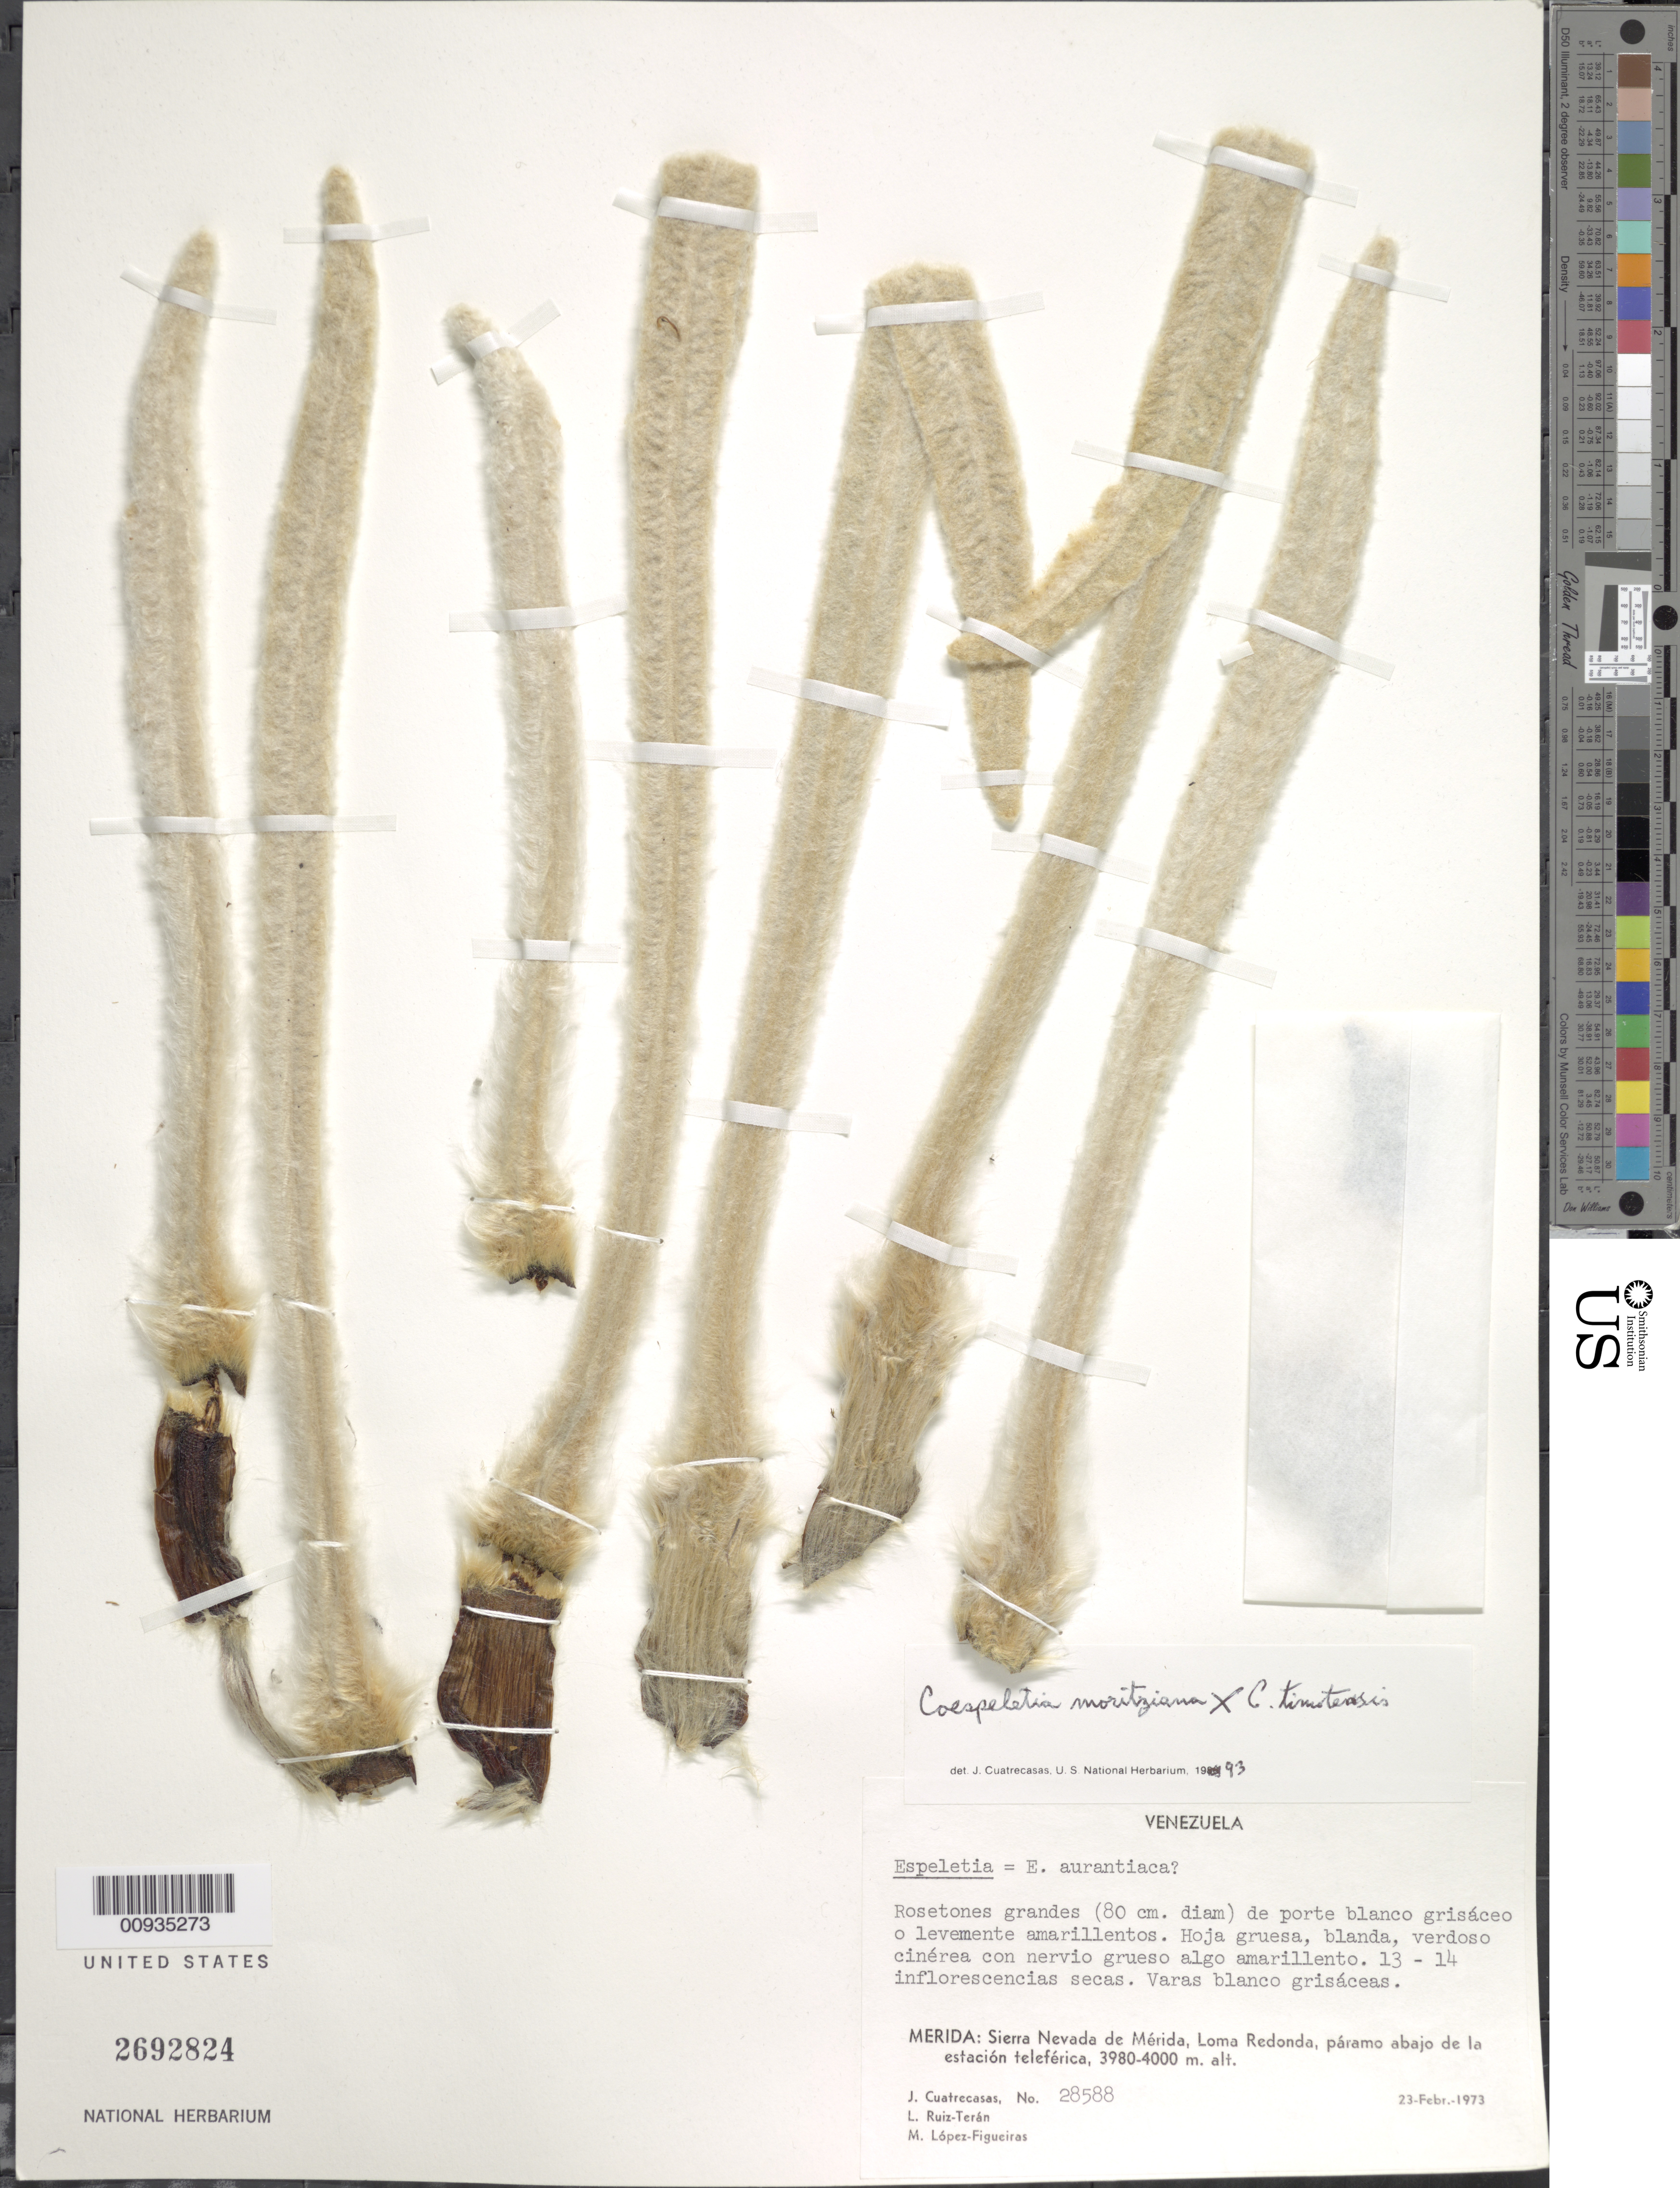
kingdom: Plantae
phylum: Tracheophyta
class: Magnoliopsida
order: Asterales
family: Asteraceae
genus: Coespeletia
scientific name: Coespeletia moritziana x C. timotensis (Cuatrec.) Cuatrec.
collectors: J. Cuatrecasas, L. E. Ruíz-Terán & M. López Figueiras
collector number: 28588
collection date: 1973-02-23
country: Venezuela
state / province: Mérida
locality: Sierra Nevada de Merida, Loma Redonda, paramo abajo de la estacion teleferica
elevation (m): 3980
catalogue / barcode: US 2692824